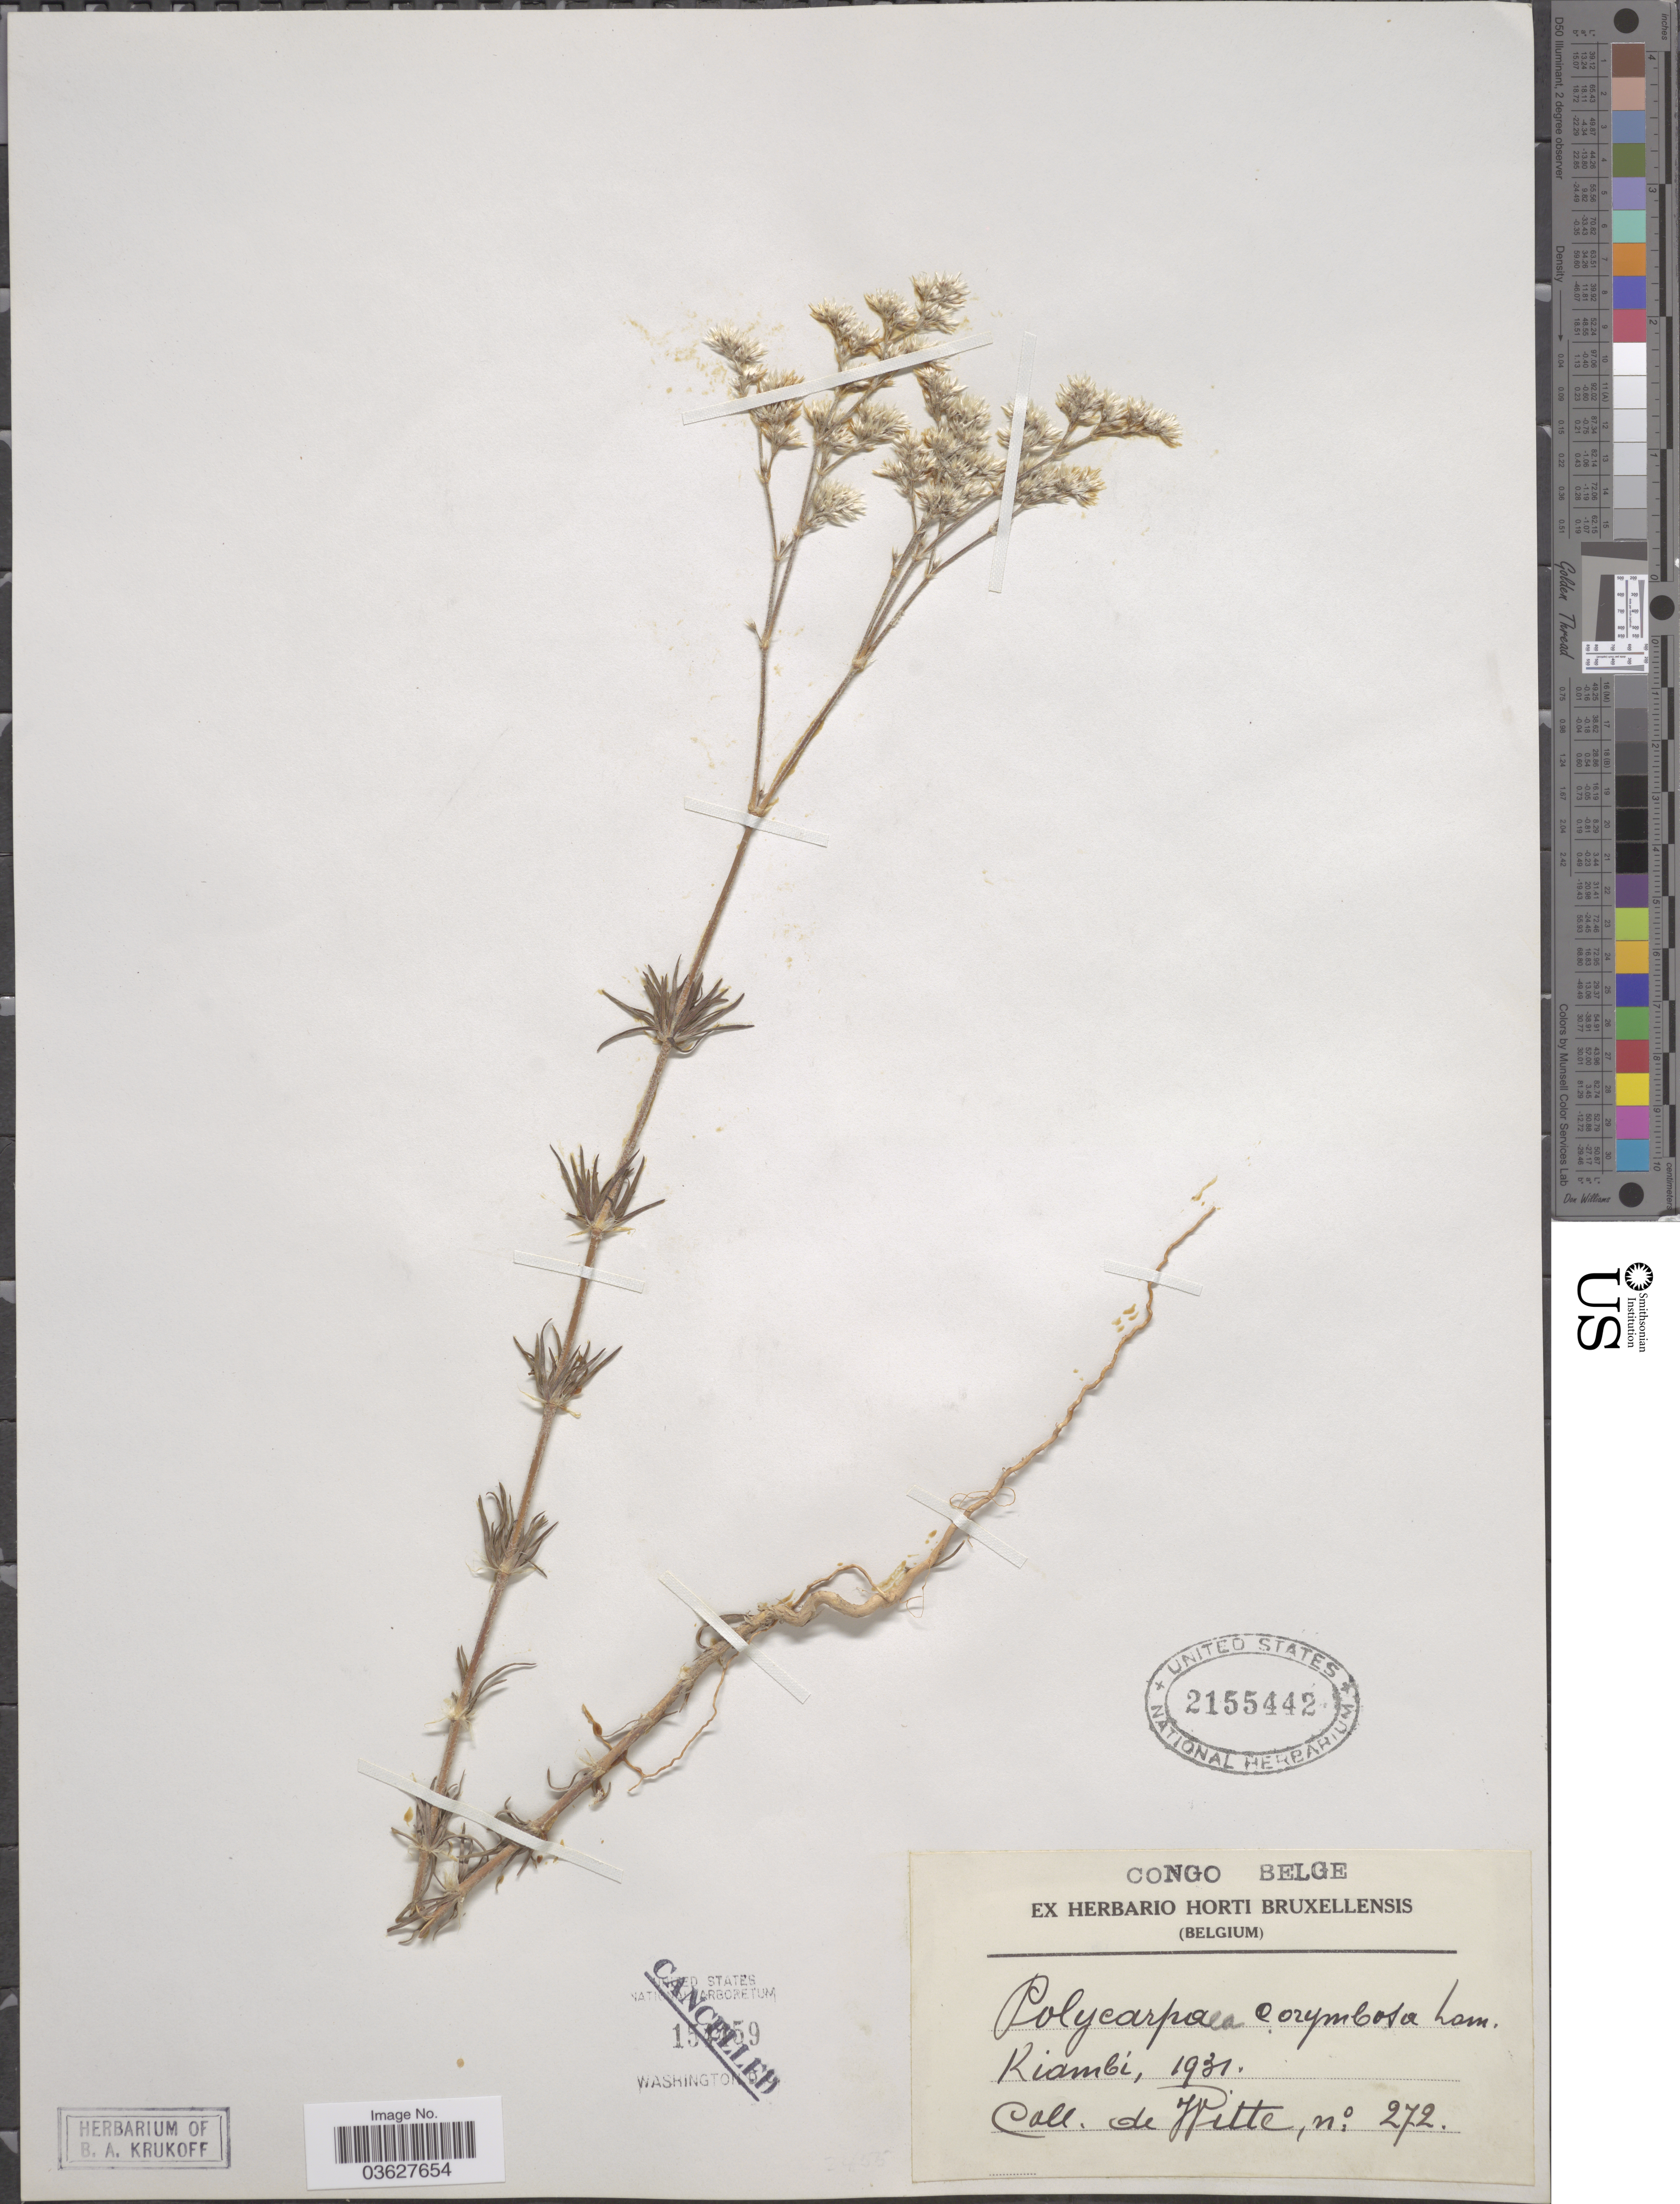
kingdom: Plantae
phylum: Tracheophyta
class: Magnoliopsida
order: Caryophyllales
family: Caryophyllaceae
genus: Polycarpaea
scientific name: Polycarpaea corymbosa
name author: (L.) Lam.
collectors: -. de Witte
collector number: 272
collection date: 1931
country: Congo, Democratic Republic of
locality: Congo Belge, Kiambi.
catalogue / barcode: US 2155442